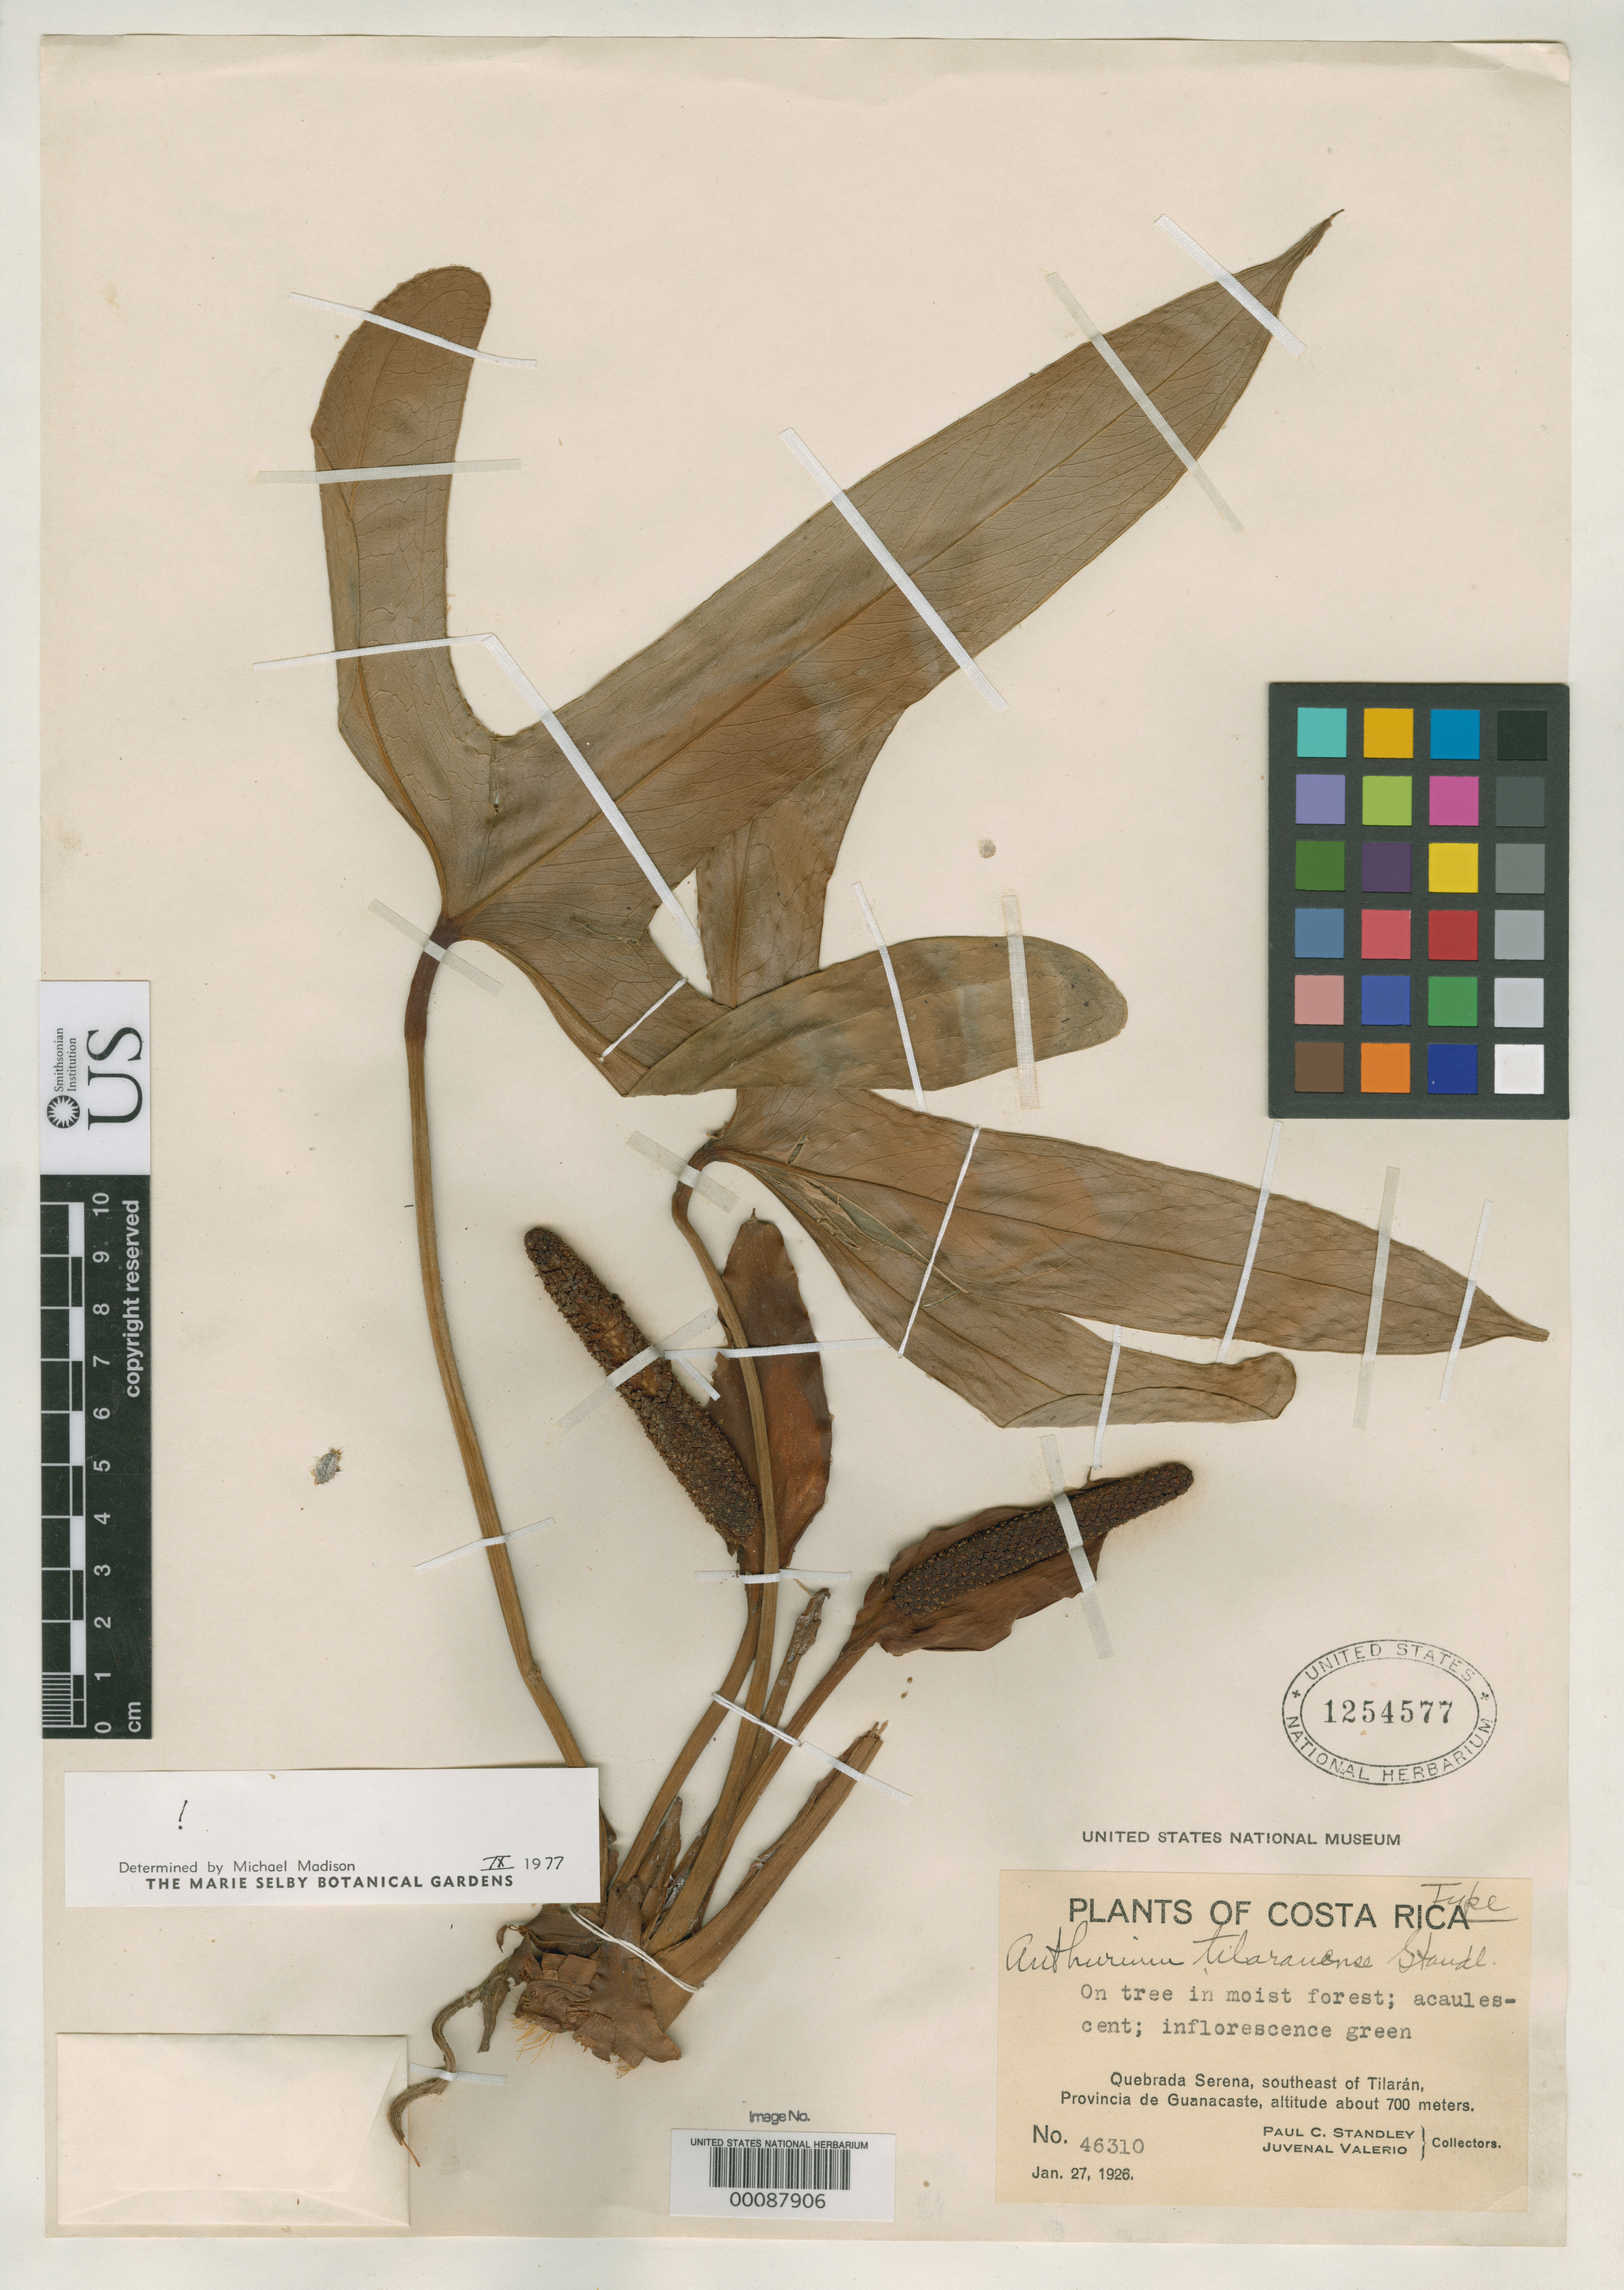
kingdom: Plantae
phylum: Tracheophyta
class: Liliopsida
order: Alismatales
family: Araceae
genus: Anthurium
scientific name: Anthurium tilaranense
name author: Standl.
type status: Holotype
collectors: P. C. Standley & J. Valerio R.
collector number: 46310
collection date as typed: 27 Jan 1926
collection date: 1926-01-27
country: Costa Rica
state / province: Guanacaste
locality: Quebrada Serena, SE of Tilaran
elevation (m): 700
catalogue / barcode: US 1254577